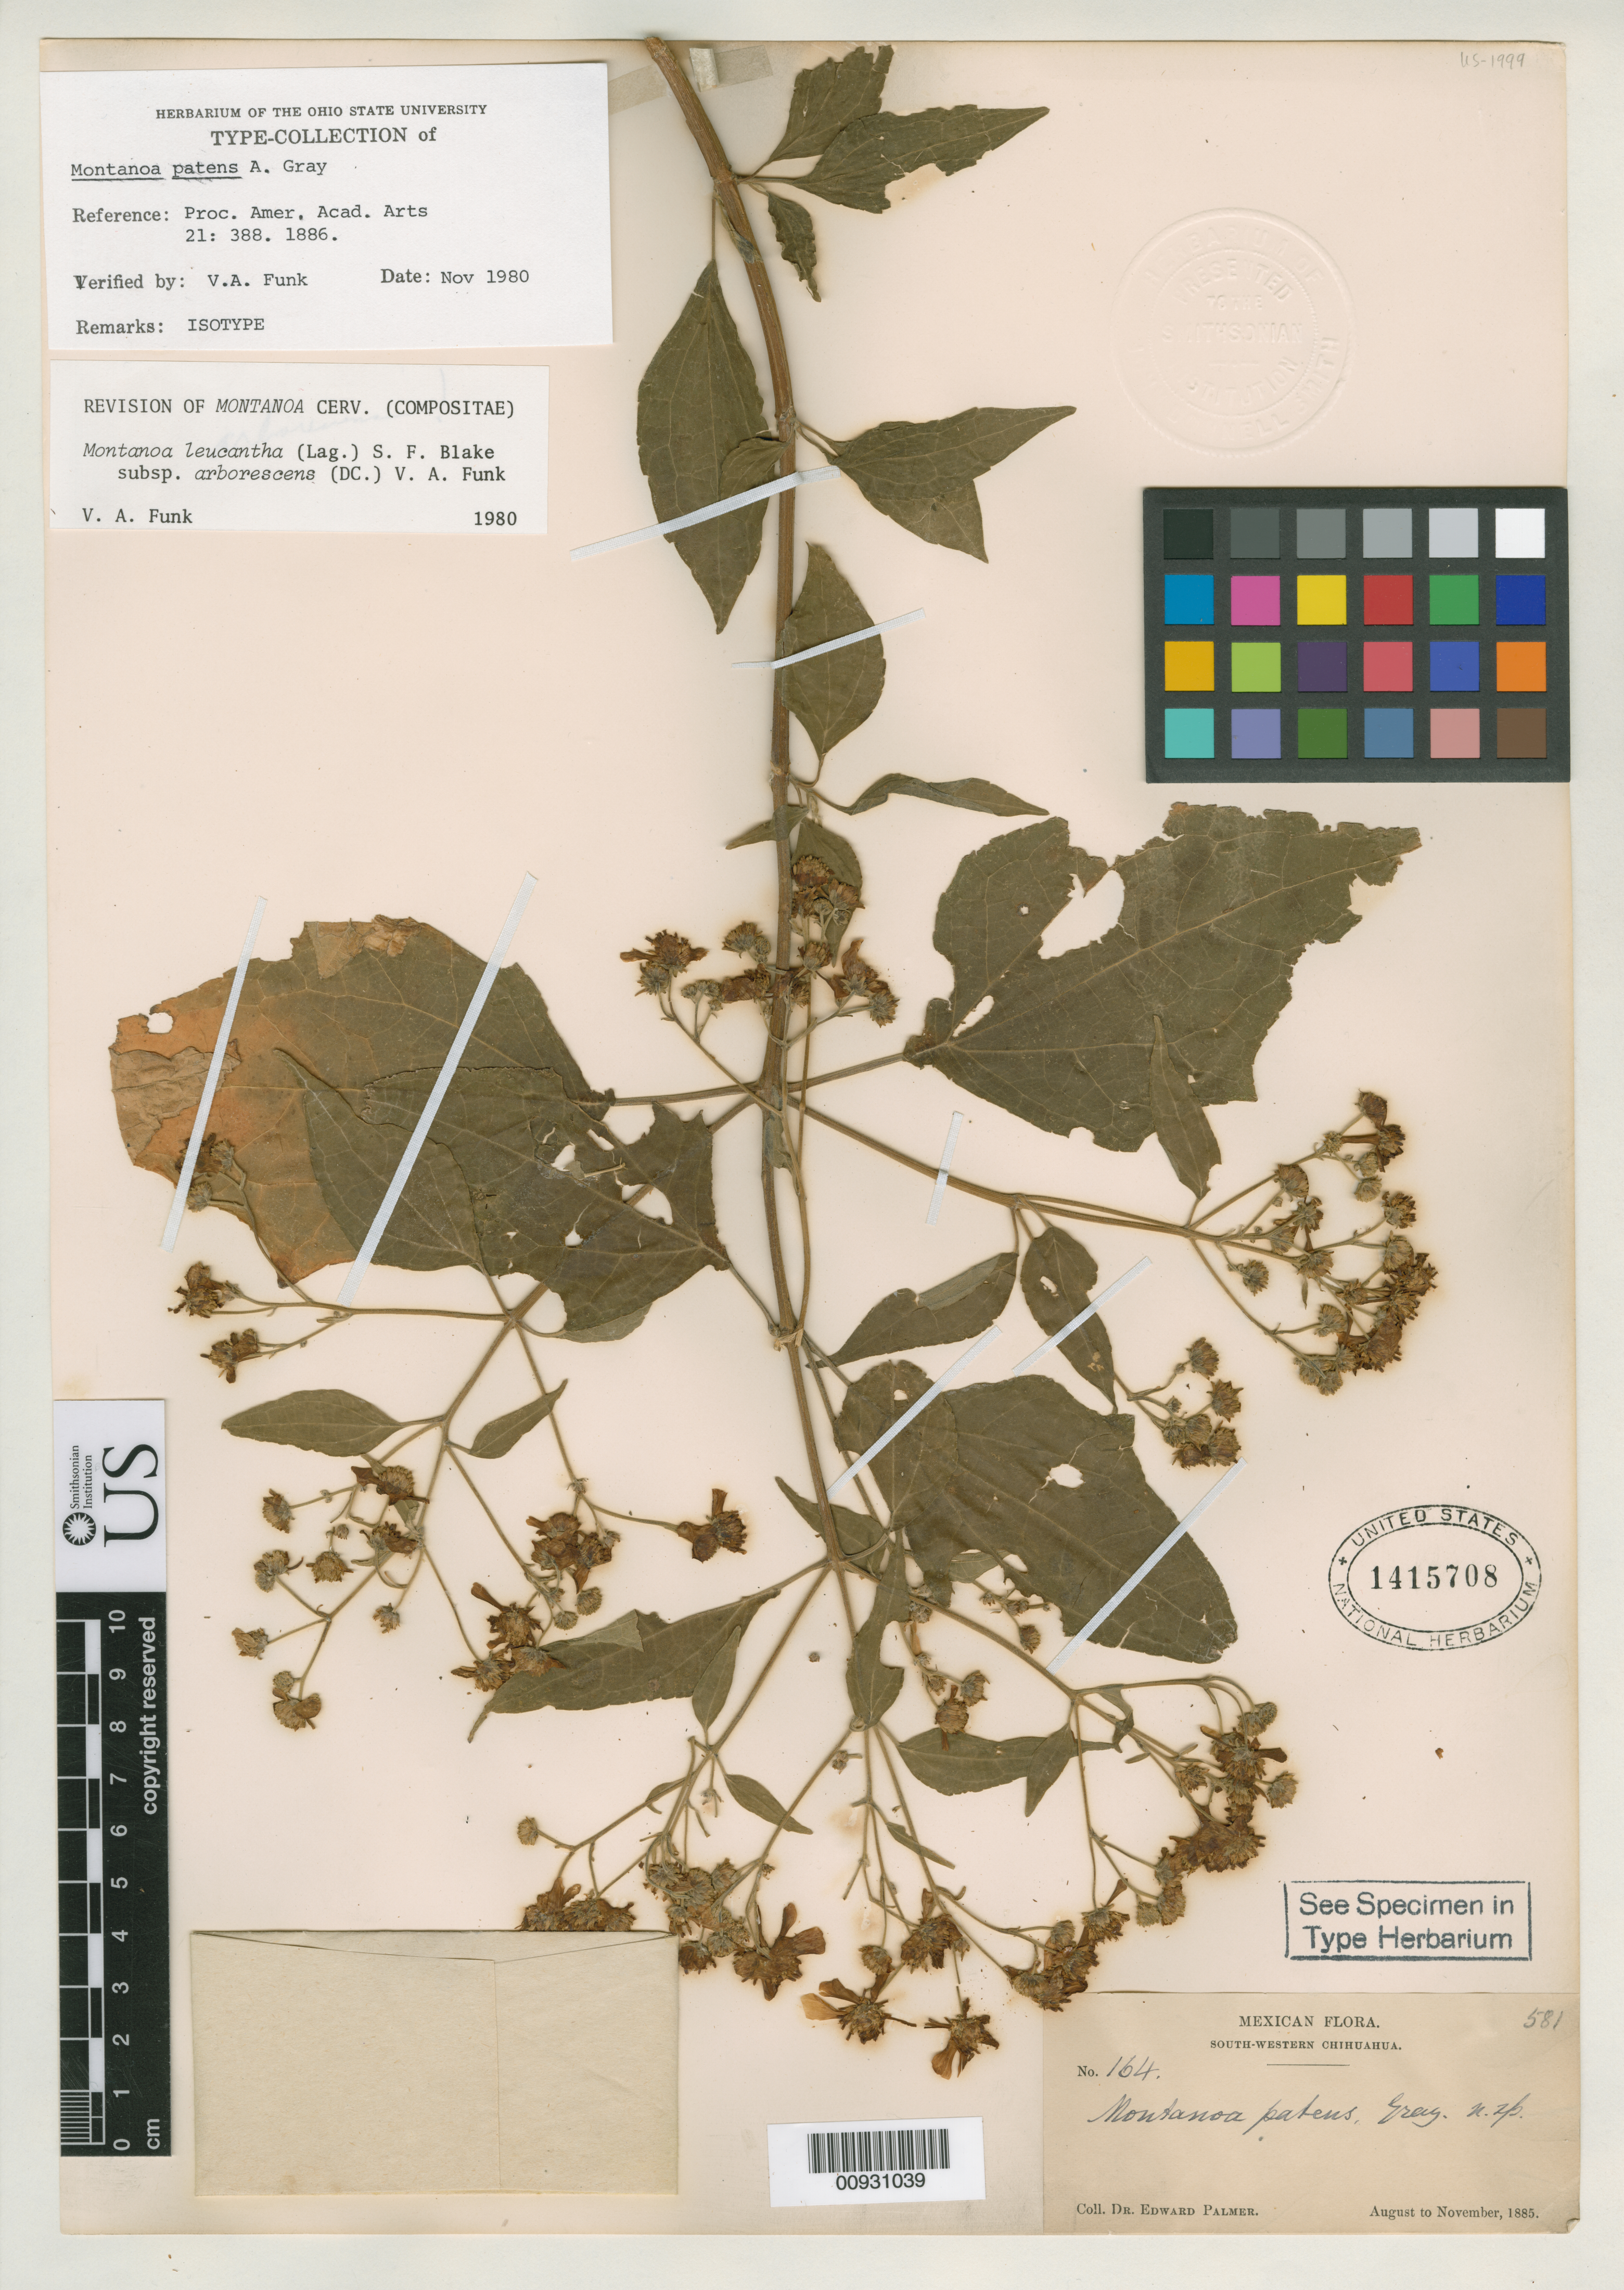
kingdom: Plantae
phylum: Tracheophyta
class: Magnoliopsida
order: Asterales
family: Asteraceae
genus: Montanoa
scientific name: Montanoa patens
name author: A. Gray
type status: Isotype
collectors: E. Palmer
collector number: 164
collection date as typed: Aug 1885 to -- Nov 1885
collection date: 1885-08/1885-11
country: Mexico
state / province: Chihuahua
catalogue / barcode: US 1415708